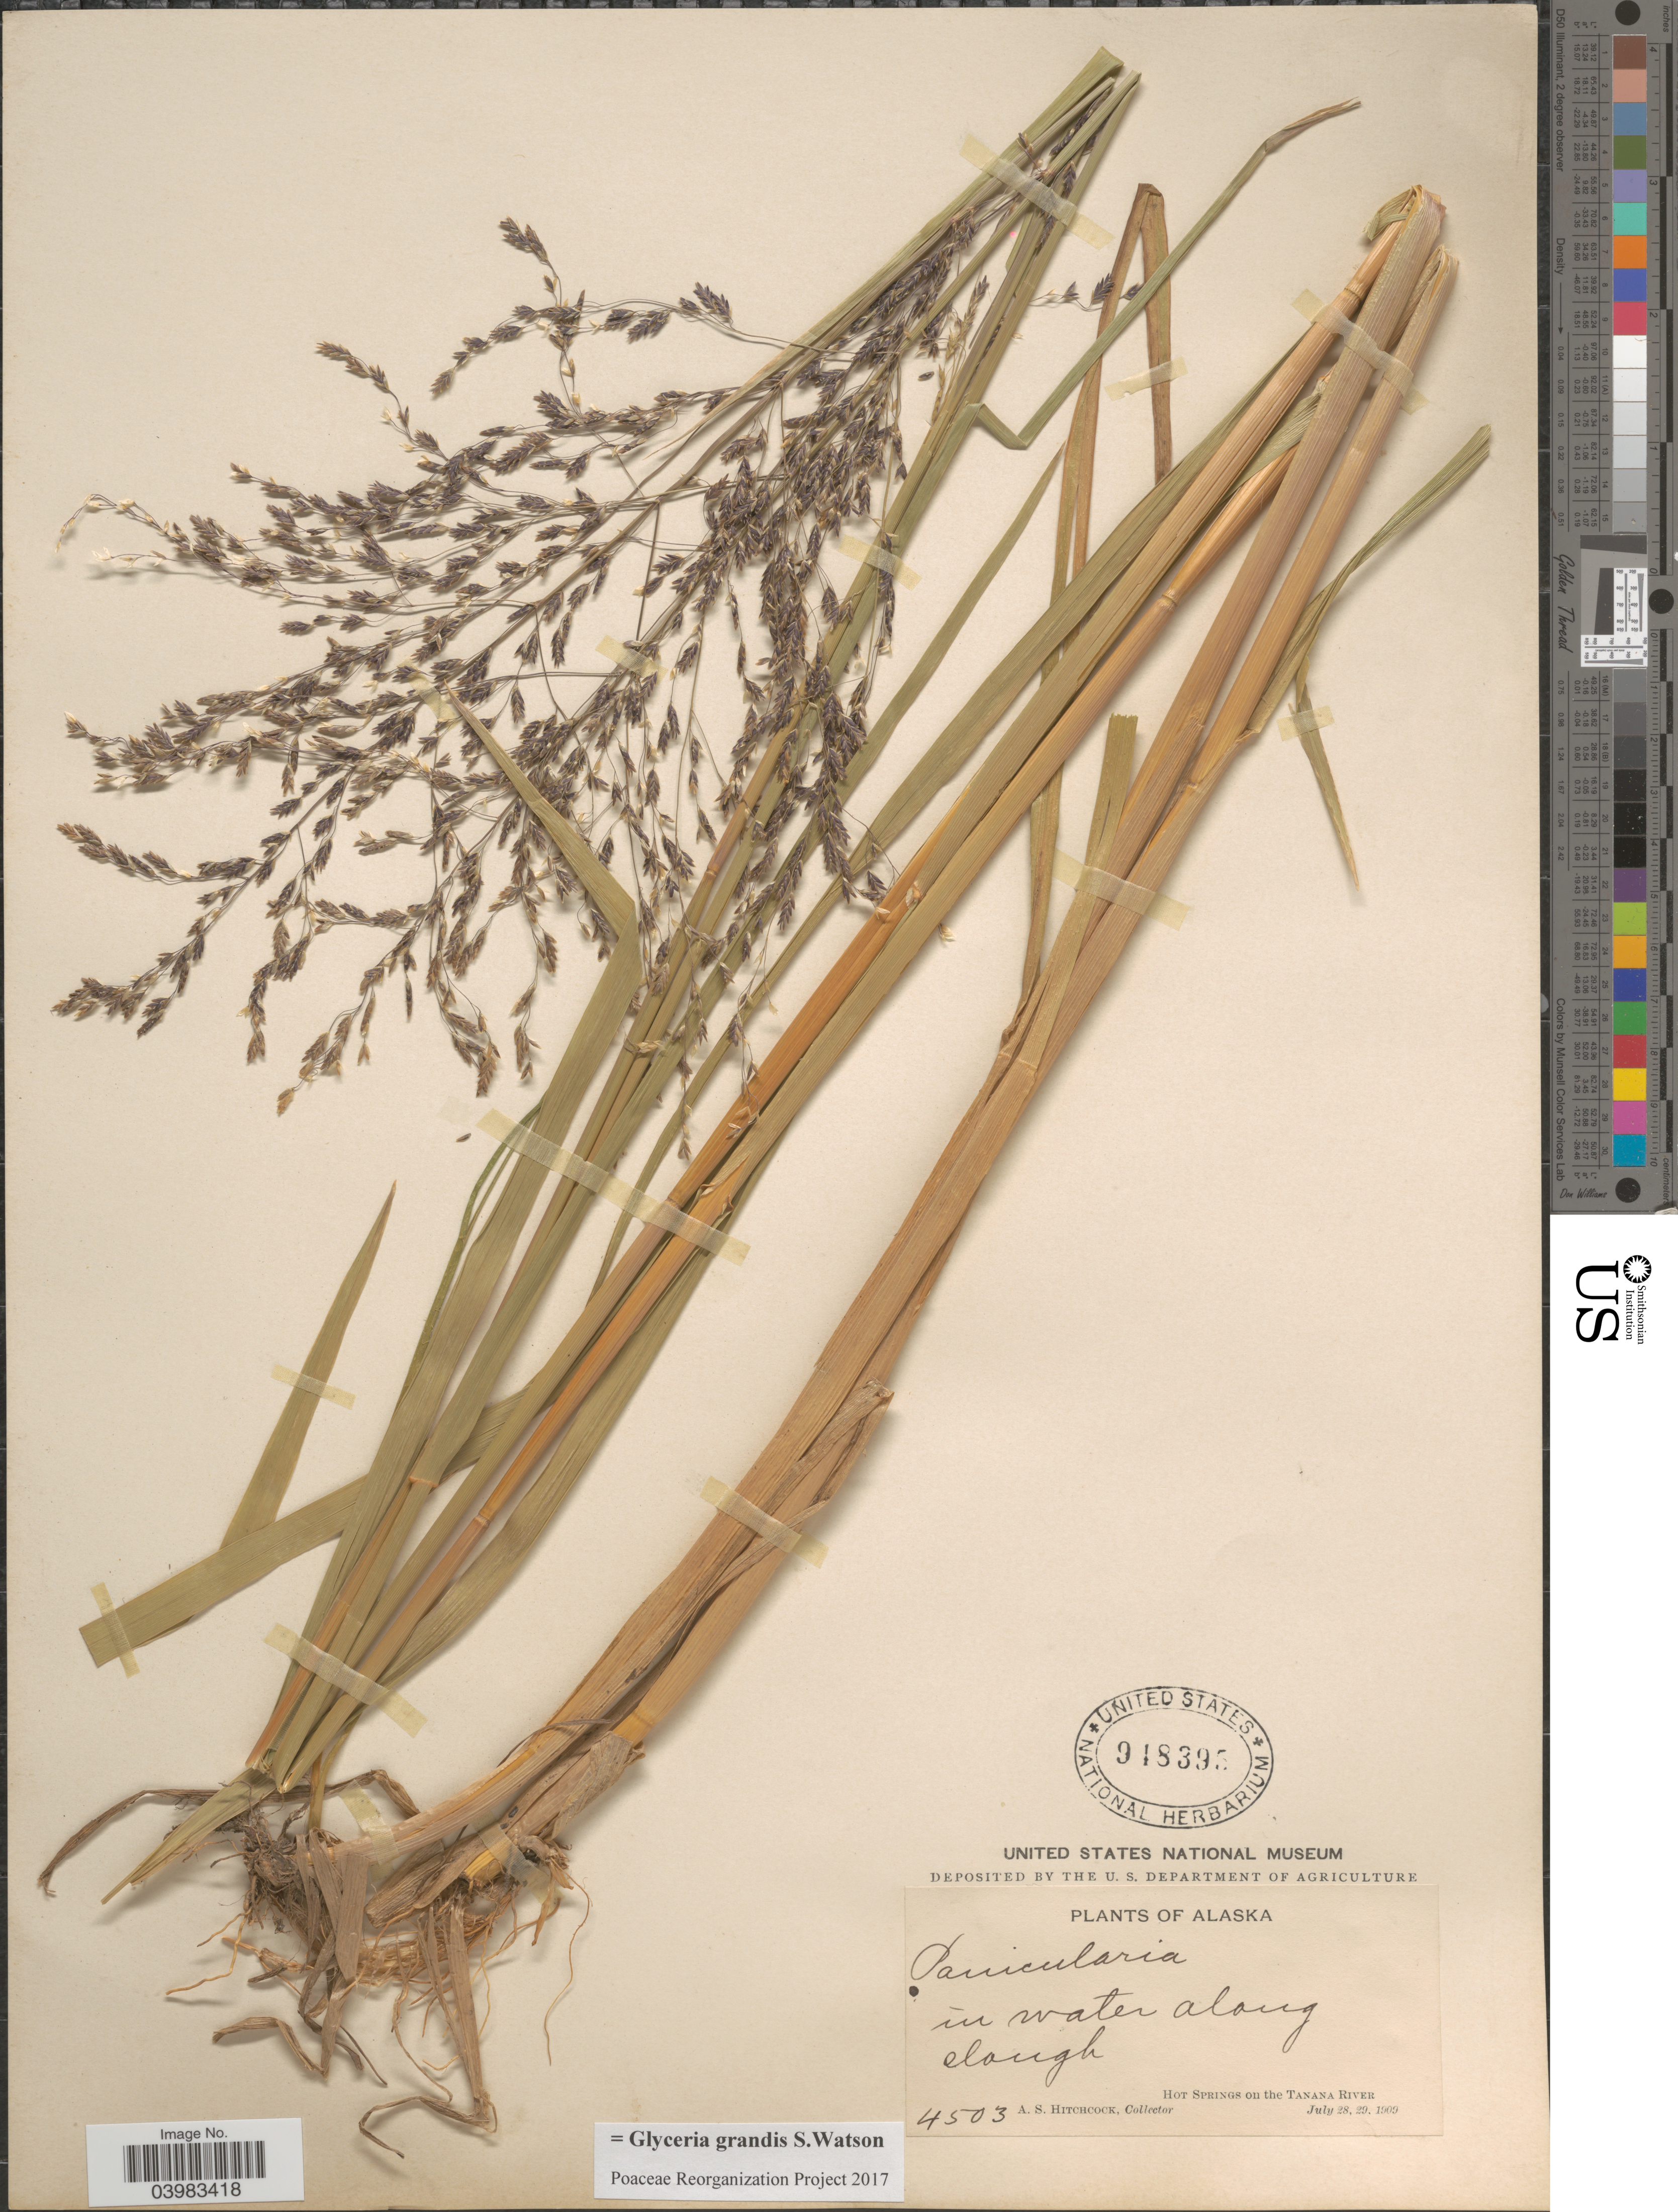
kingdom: Plantae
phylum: Tracheophyta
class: Liliopsida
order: Poales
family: Poaceae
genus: Glyceria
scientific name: Glyceria grandis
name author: S. Watson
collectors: A. S. Hitchcock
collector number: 4503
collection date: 1909-07-28/1909-07-29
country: United States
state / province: Alaska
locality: Hot Springs on the Tanana River.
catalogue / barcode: US 948395